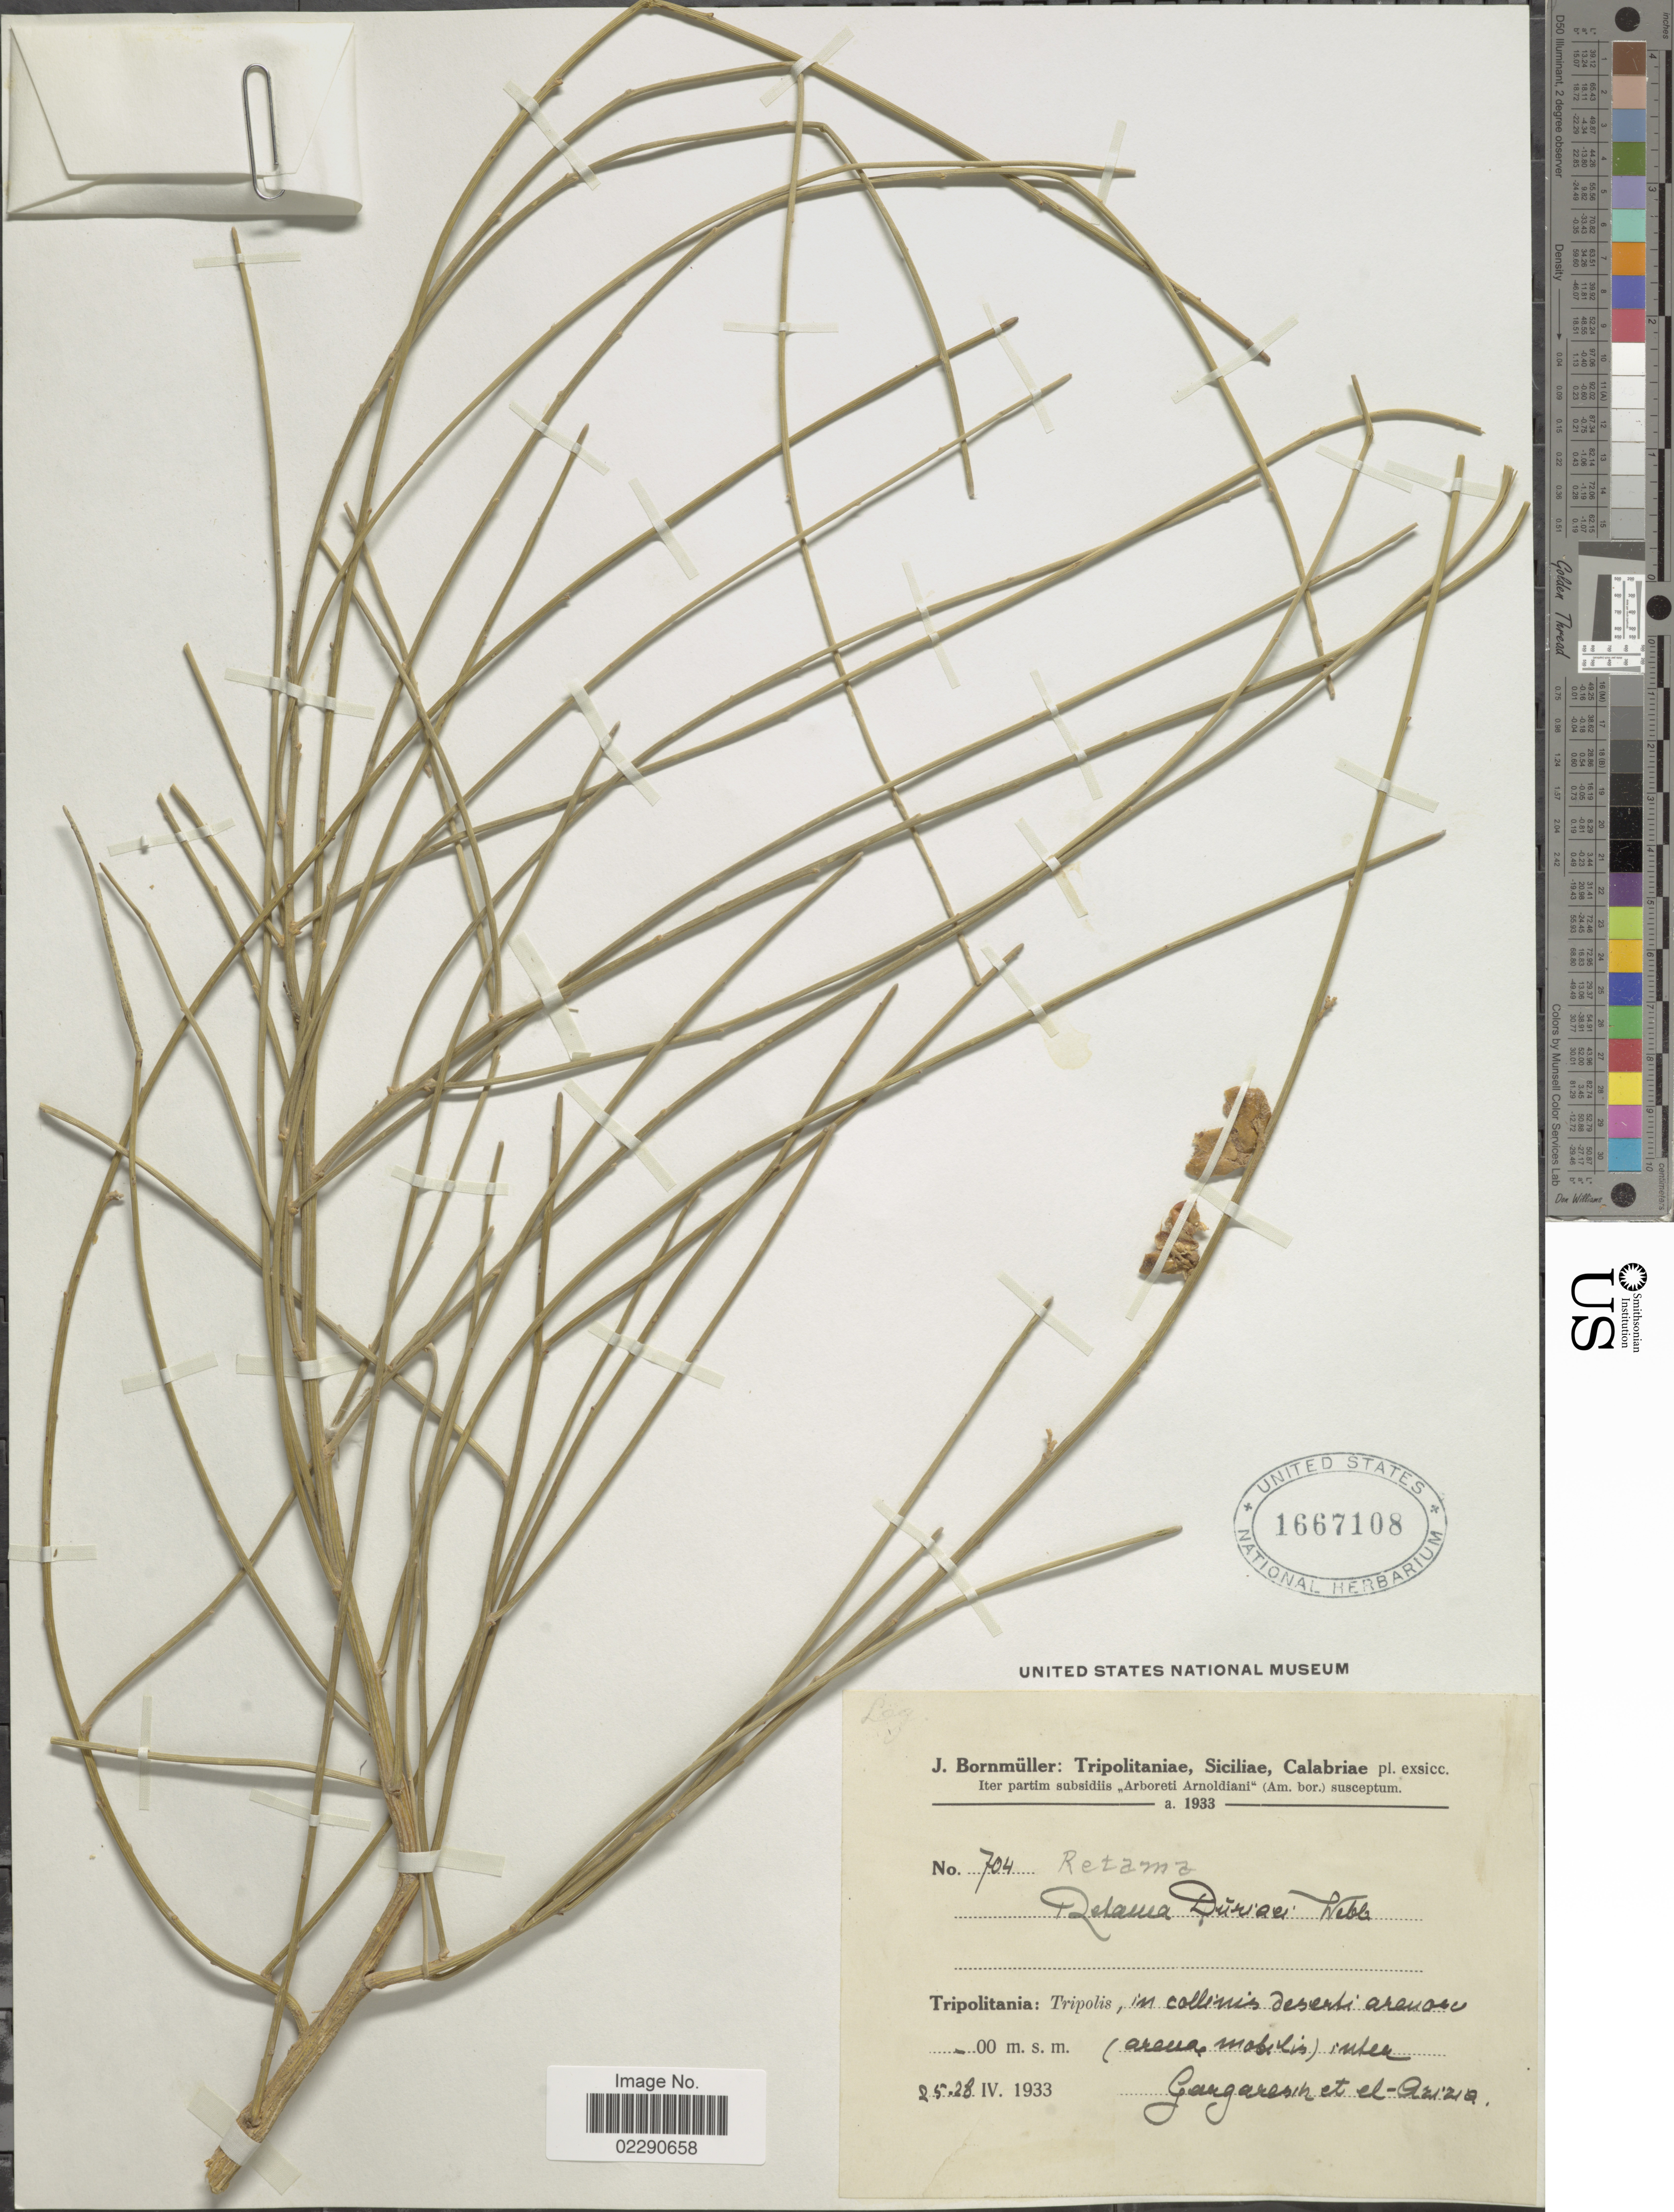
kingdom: Plantae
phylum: Tracheophyta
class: Magnoliopsida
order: Fabales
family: Fabaceae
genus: Retama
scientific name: Retama raetam subsp. bovei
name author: (Spach) Talavera & P.E. Gibbs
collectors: J. Bornmüller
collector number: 704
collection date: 1933-04-25/1933-04-28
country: Italy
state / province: Calabria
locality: Tripolitaniae, Siciliae, Calabriae, Tripolis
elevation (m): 0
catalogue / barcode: US 1667108